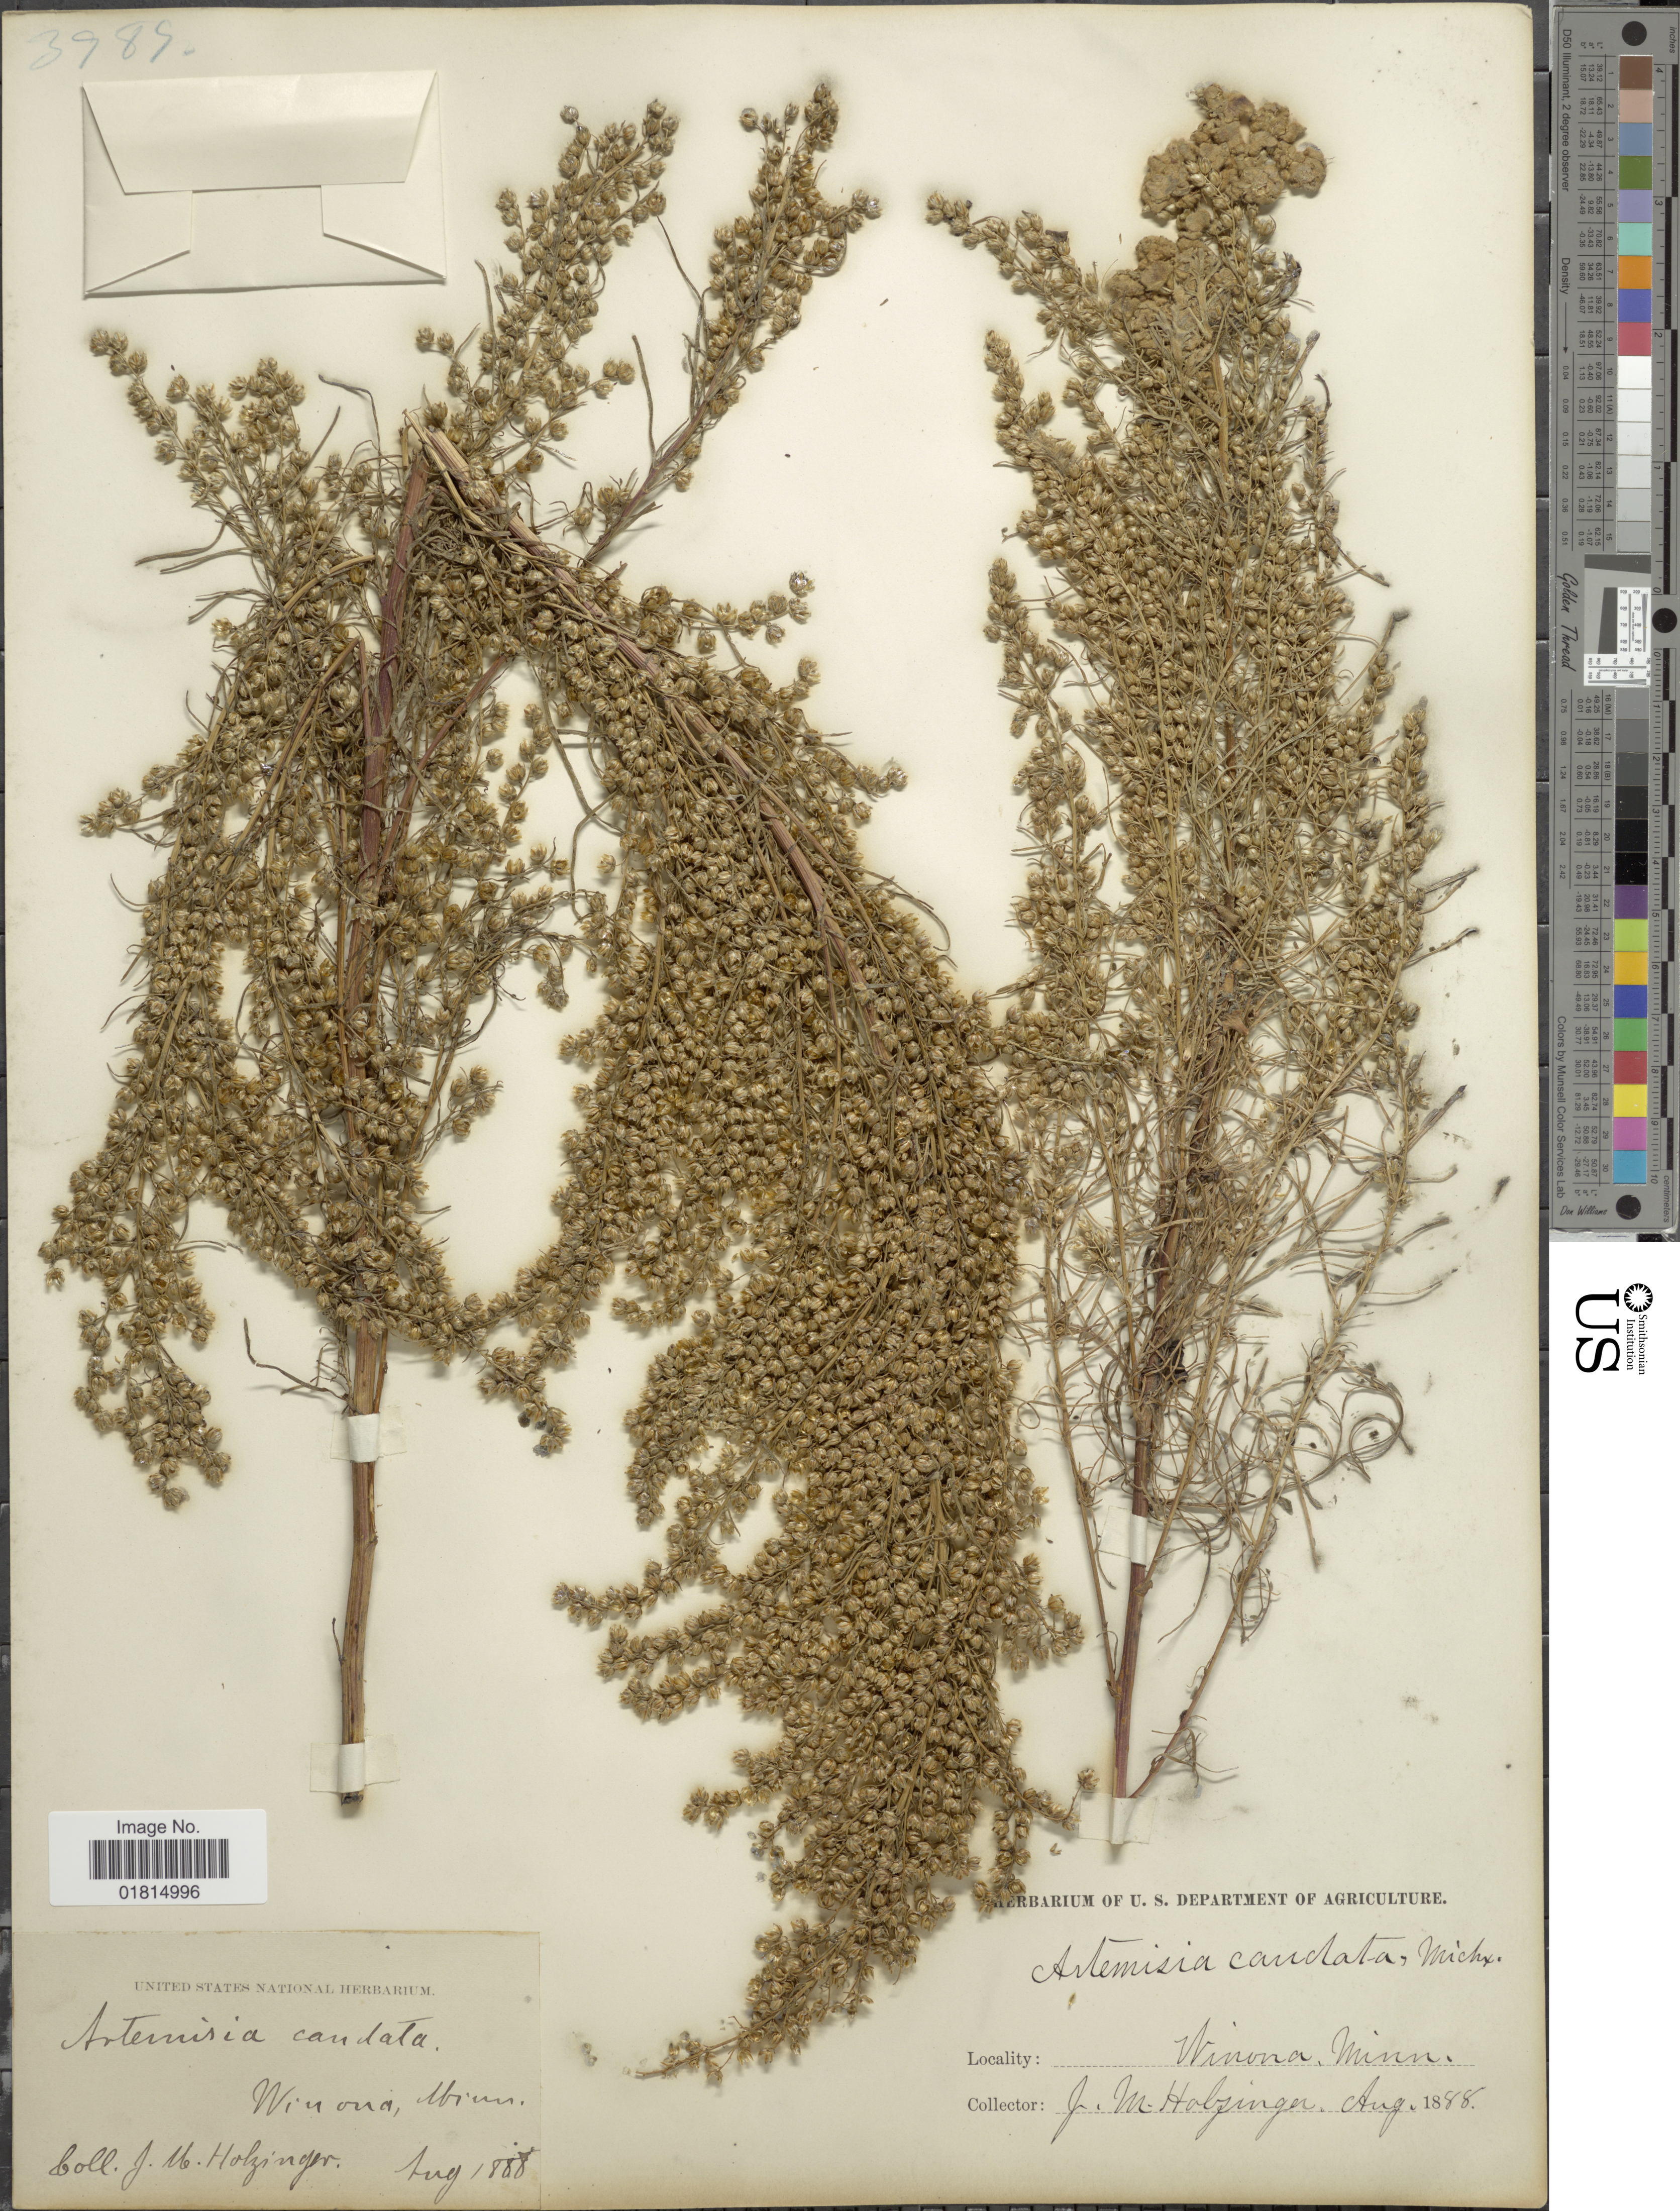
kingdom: Plantae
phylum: Tracheophyta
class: Magnoliopsida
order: Asterales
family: Asteraceae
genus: Artemisia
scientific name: Artemisia caudata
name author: Michx.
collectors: J. M. Holzinger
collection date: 1888-08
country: United States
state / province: Minnesota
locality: Winona